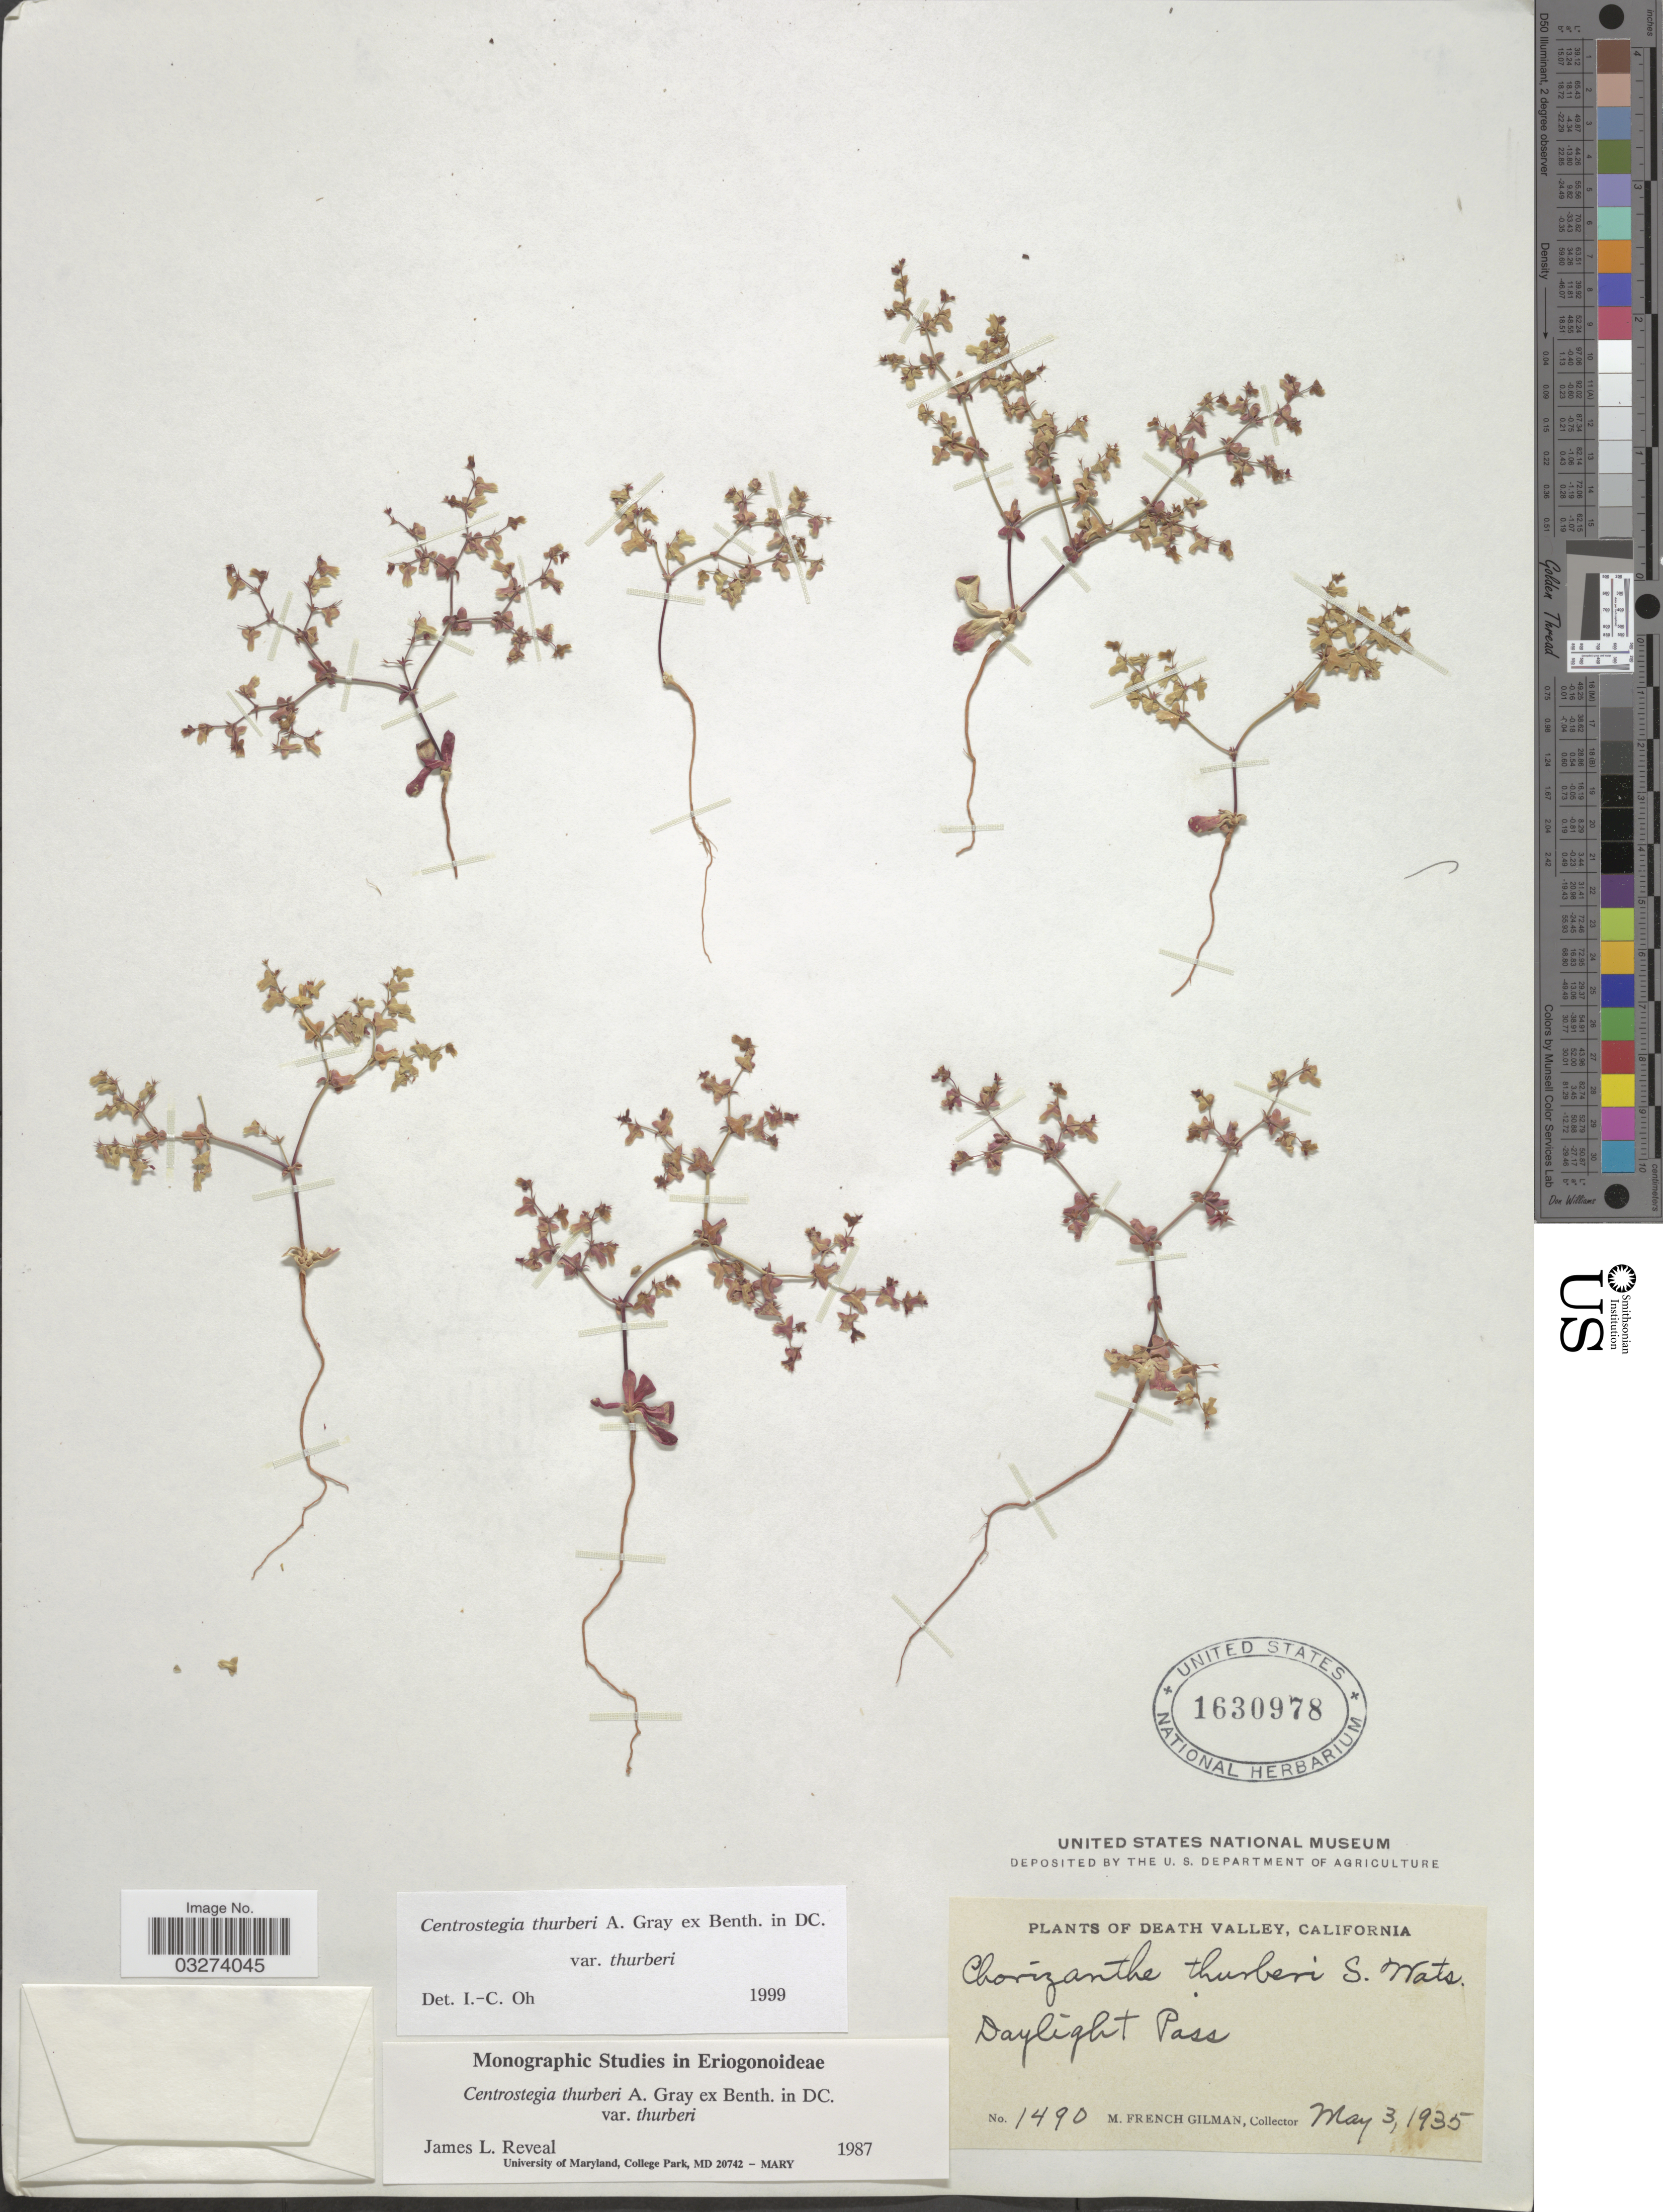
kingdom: Plantae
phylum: Tracheophyta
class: Magnoliopsida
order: Caryophyllales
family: Polygonaceae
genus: Centrostegia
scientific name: Centrostegia thurberi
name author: A. Gray ex Benth.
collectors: M. F. Gilman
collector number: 1490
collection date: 1935-05-03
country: United States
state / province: California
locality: Death Valley. Daylight Pass.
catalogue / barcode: US 1630978